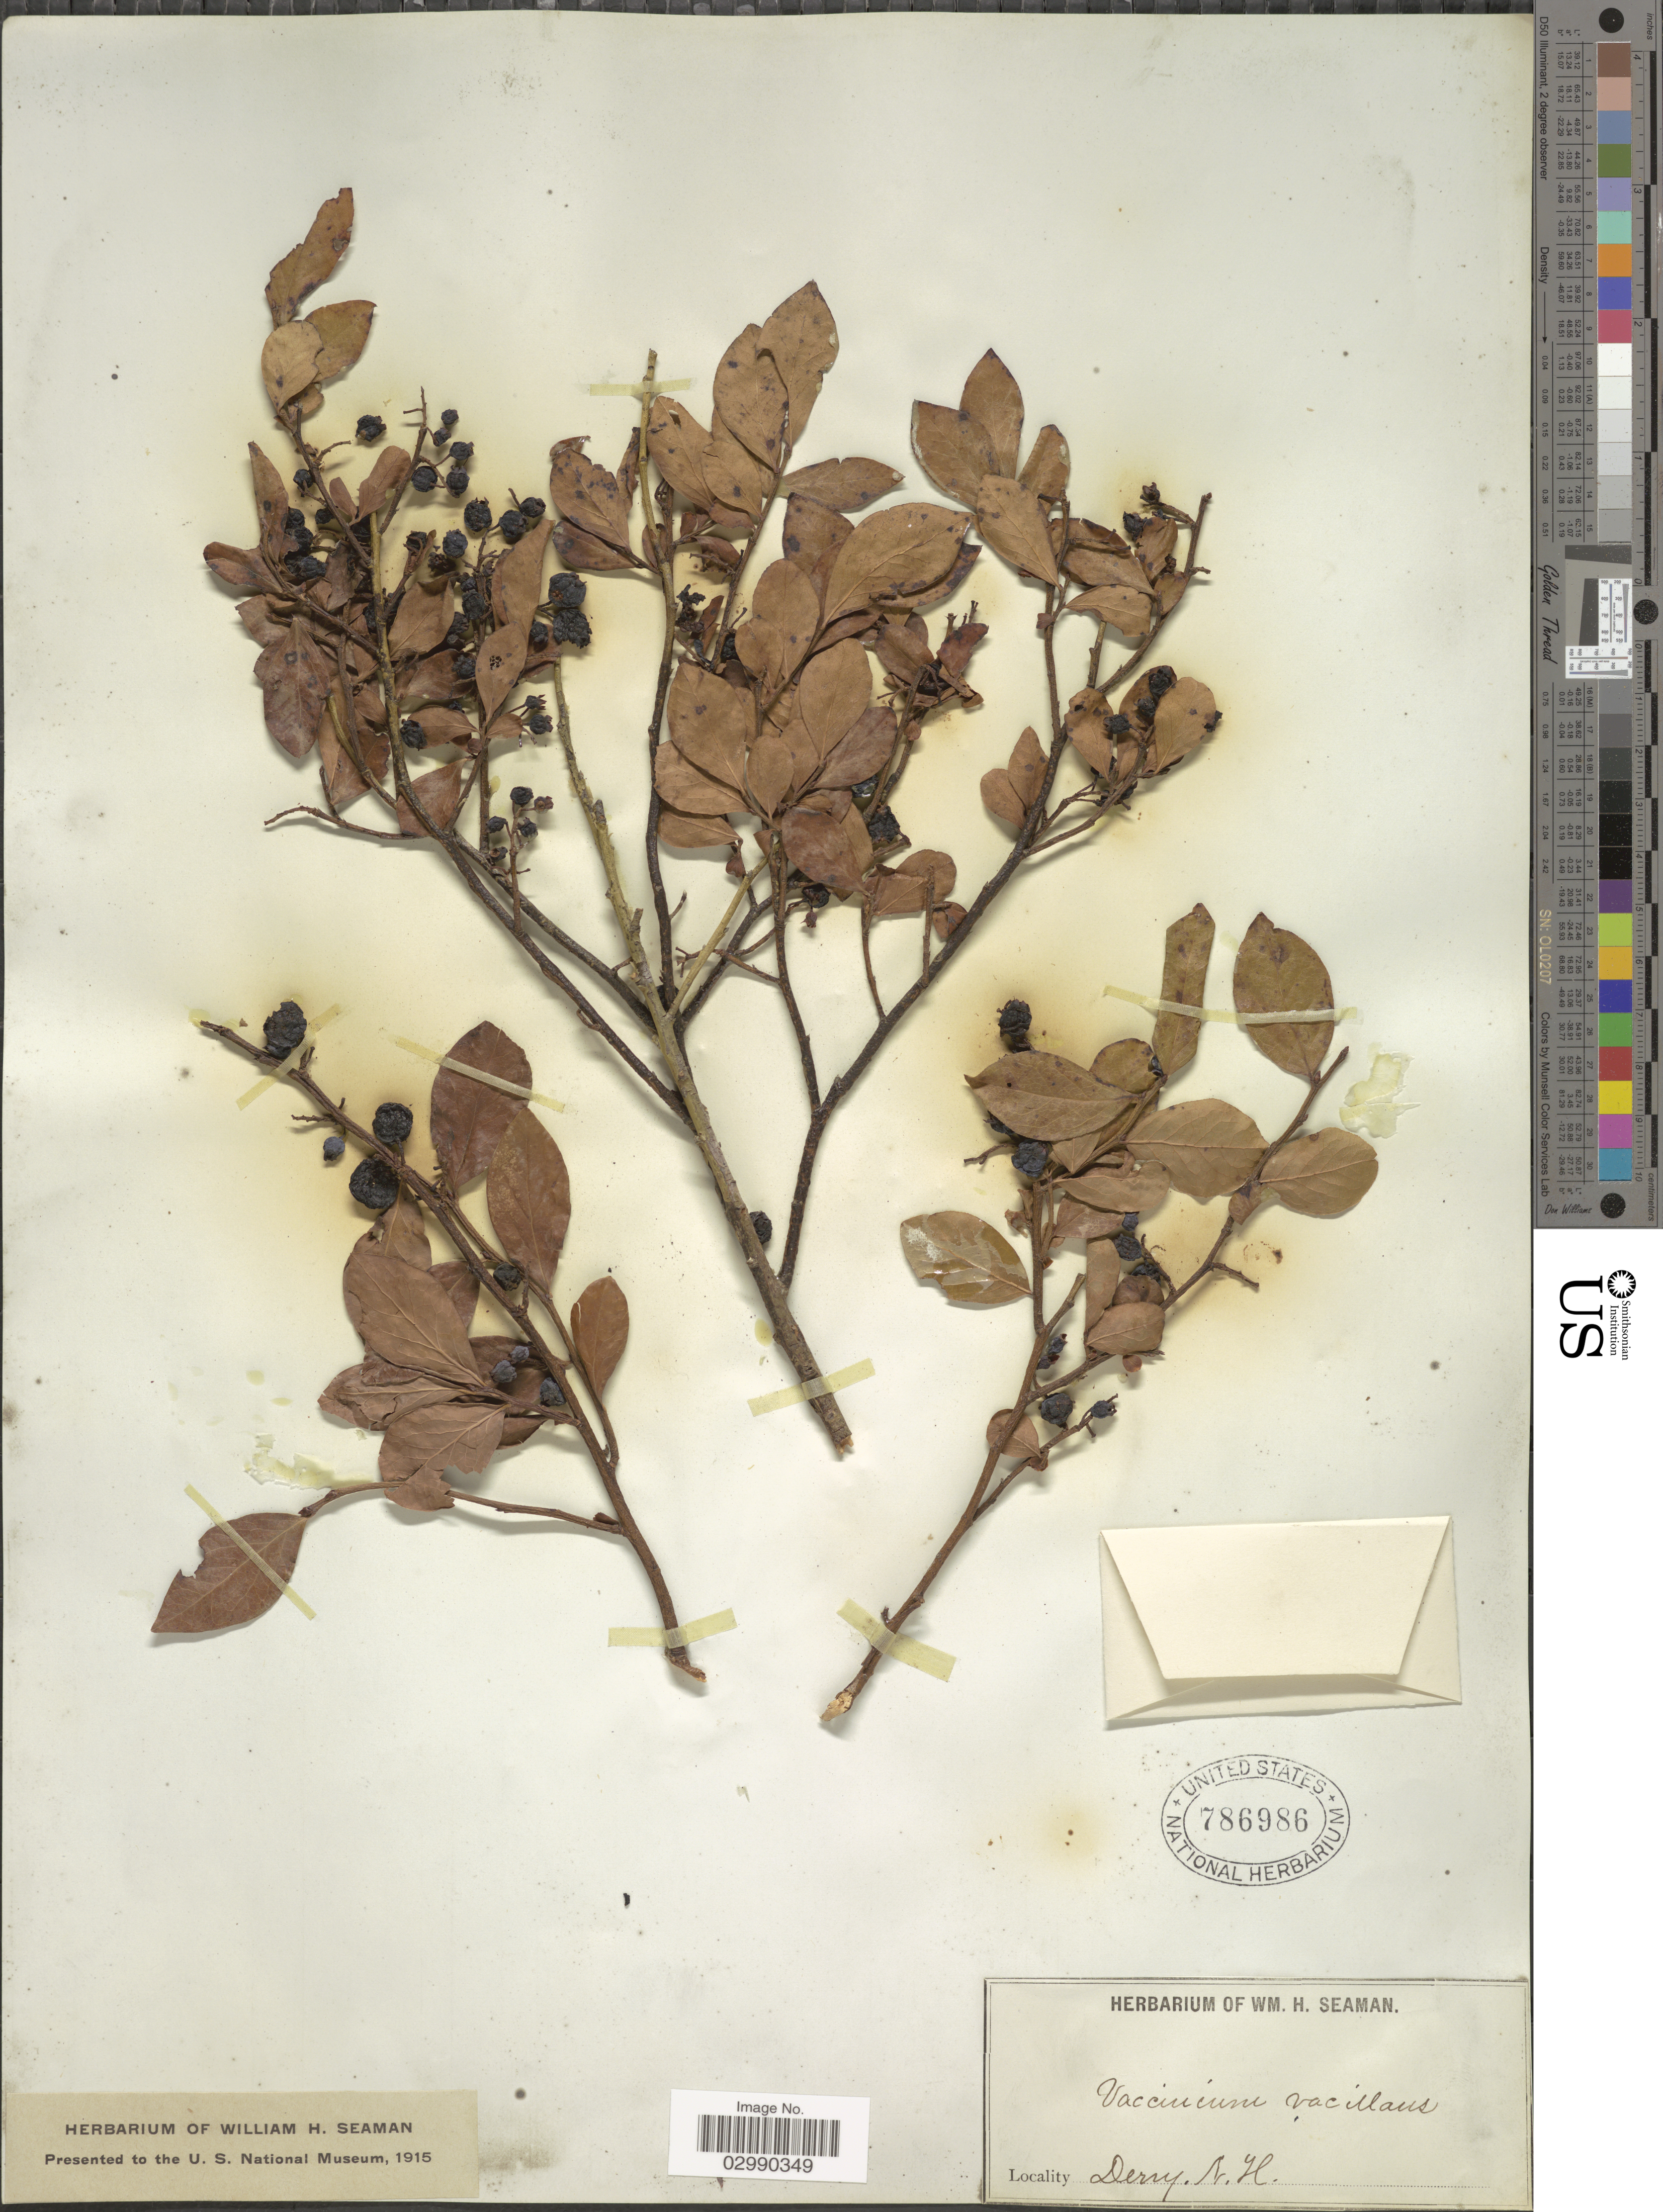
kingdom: Plantae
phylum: Tracheophyta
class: Magnoliopsida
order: Ericales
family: Ericaceae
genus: Vaccinium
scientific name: Vaccinium vacillans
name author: Kalm ex Torr.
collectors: Ex herb. W. H. Seaman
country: United States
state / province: New Hampshire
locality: Derry.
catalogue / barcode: US 786986